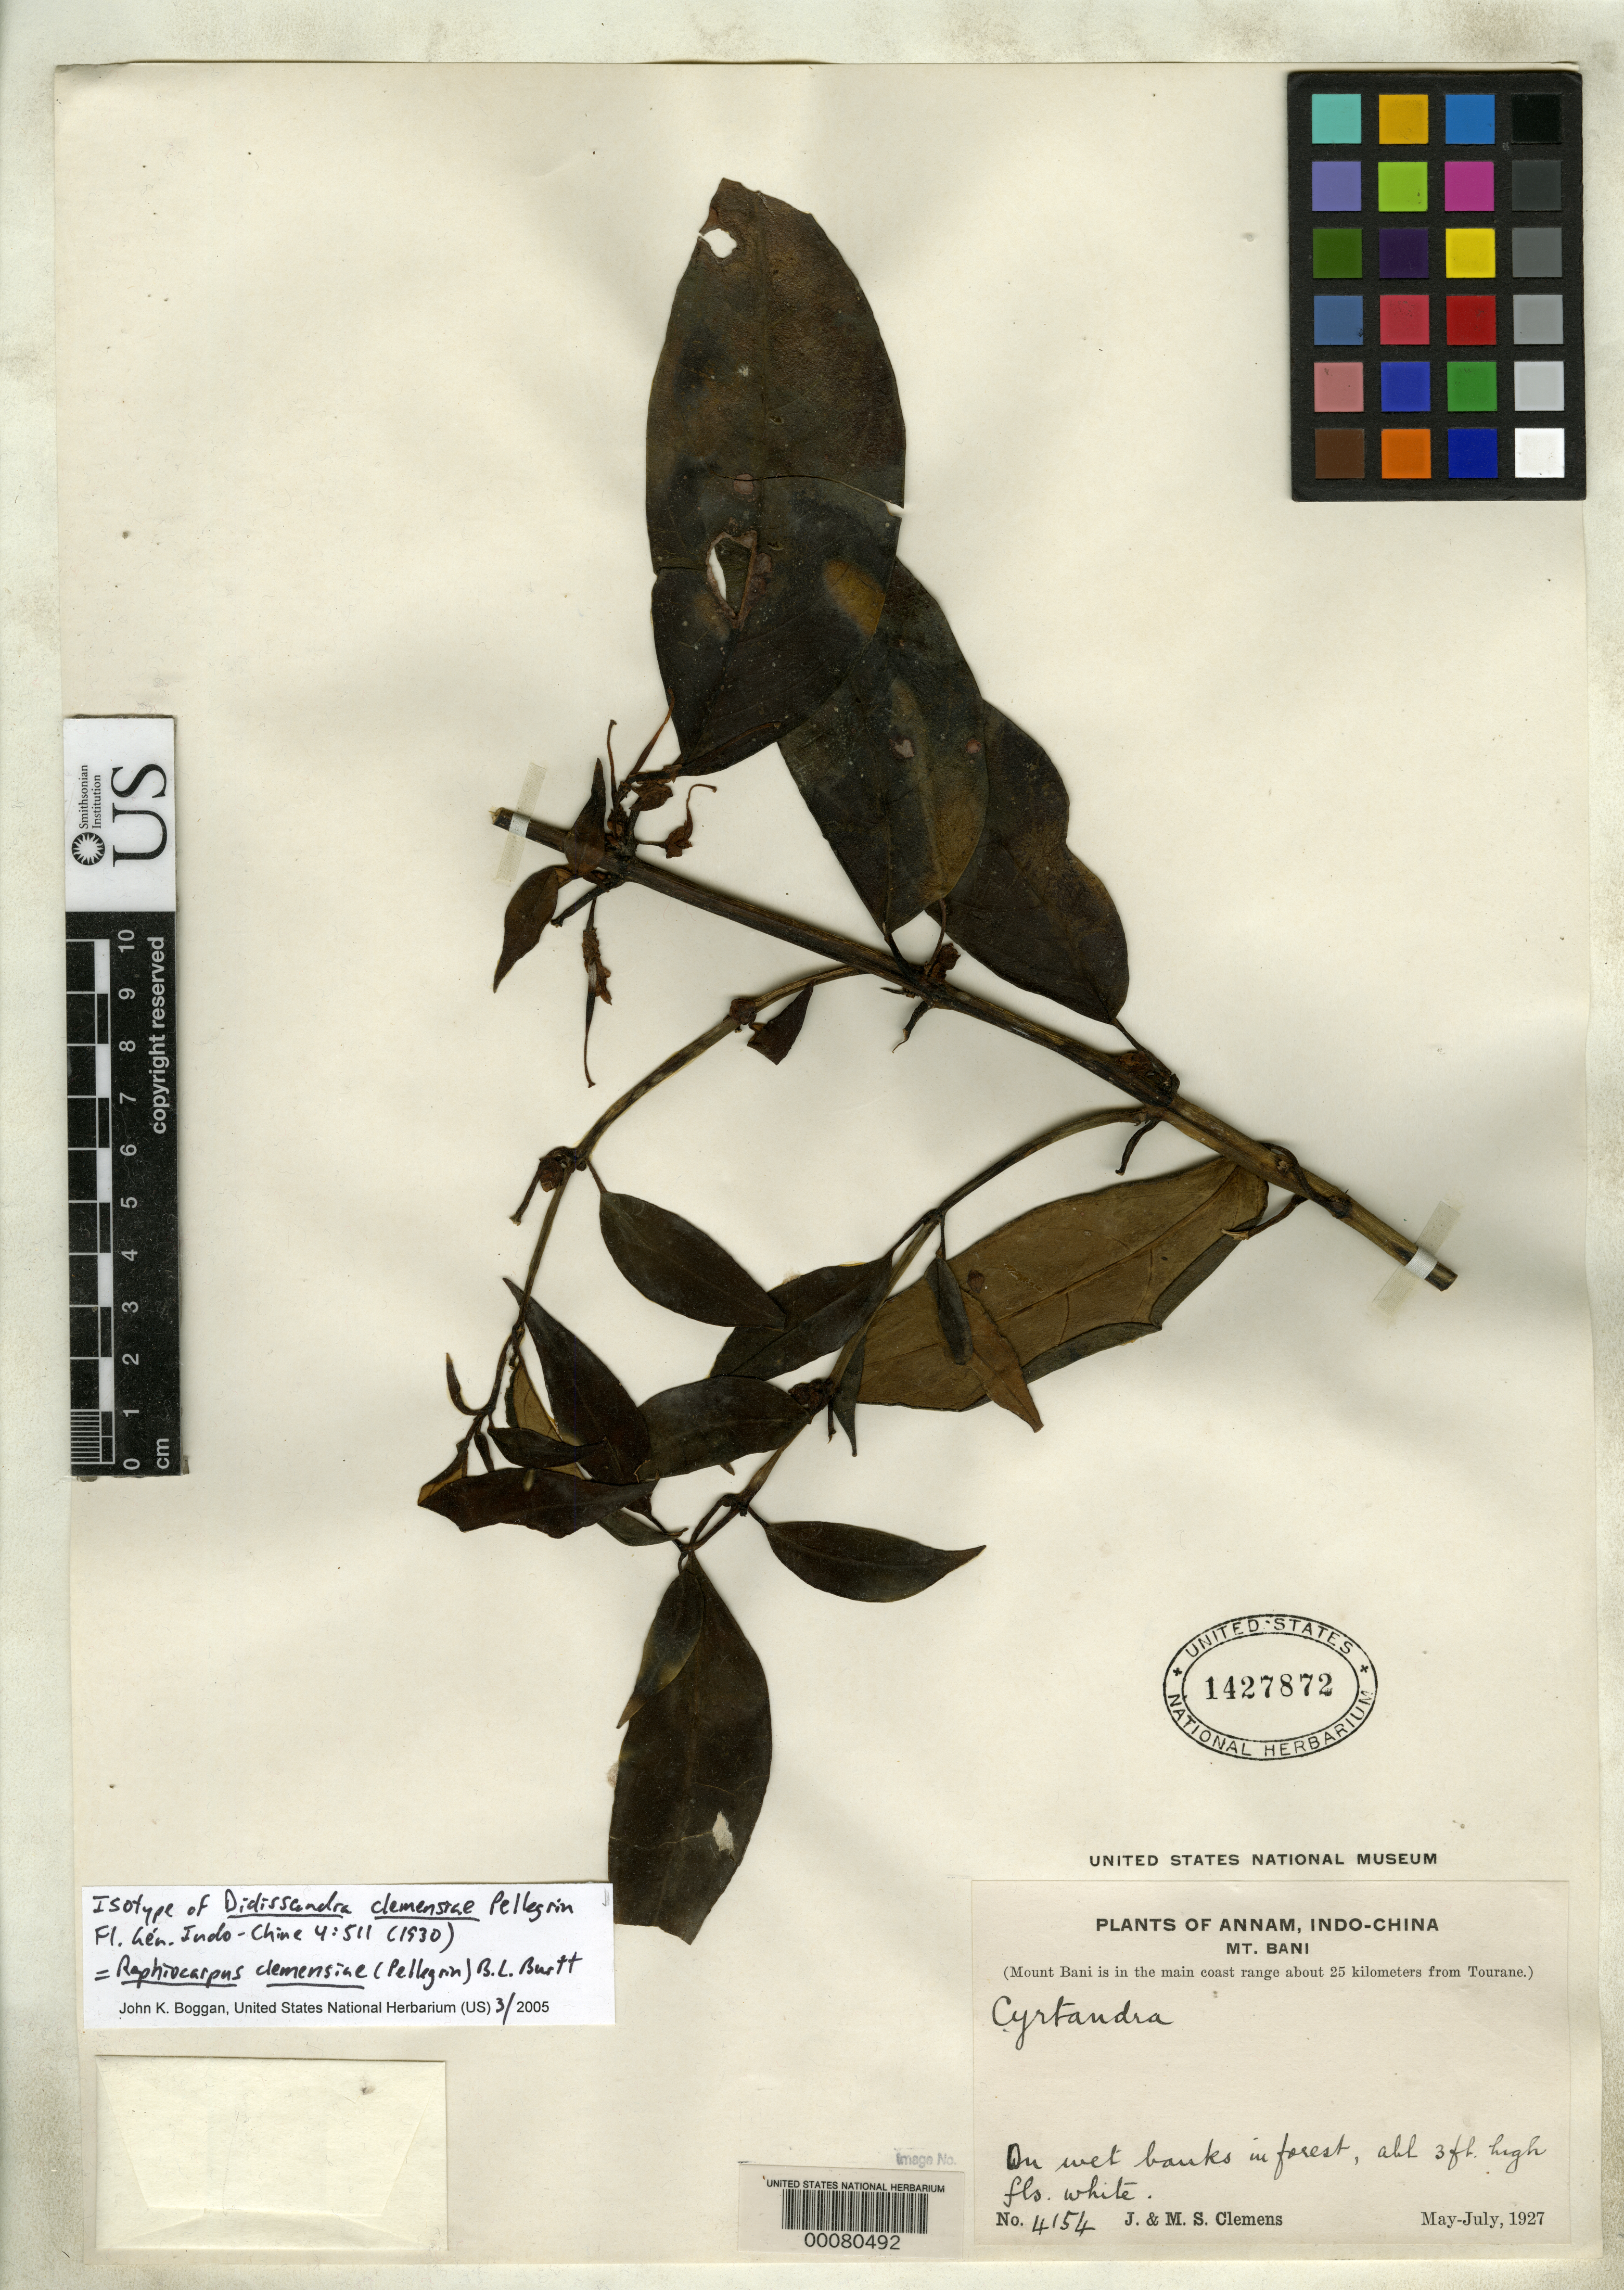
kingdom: Plantae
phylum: Tracheophyta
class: Magnoliopsida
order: Lamiales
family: Gesneriaceae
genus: Didissandra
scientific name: Didissandra clemensiae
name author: Pellegr.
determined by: Boggan, J. K., (US), NMNH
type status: Isotype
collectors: J. Clemens & M. S. Clemens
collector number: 4154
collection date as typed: May 1927 to Jul 1927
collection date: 1927-05/1927-07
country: Vietnam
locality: Annam, Indo-China, Mt. Bani (Mount Bani is in the main coast range about 25 kilometers from Tourane).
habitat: On wet banks in forest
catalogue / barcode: US 1427872